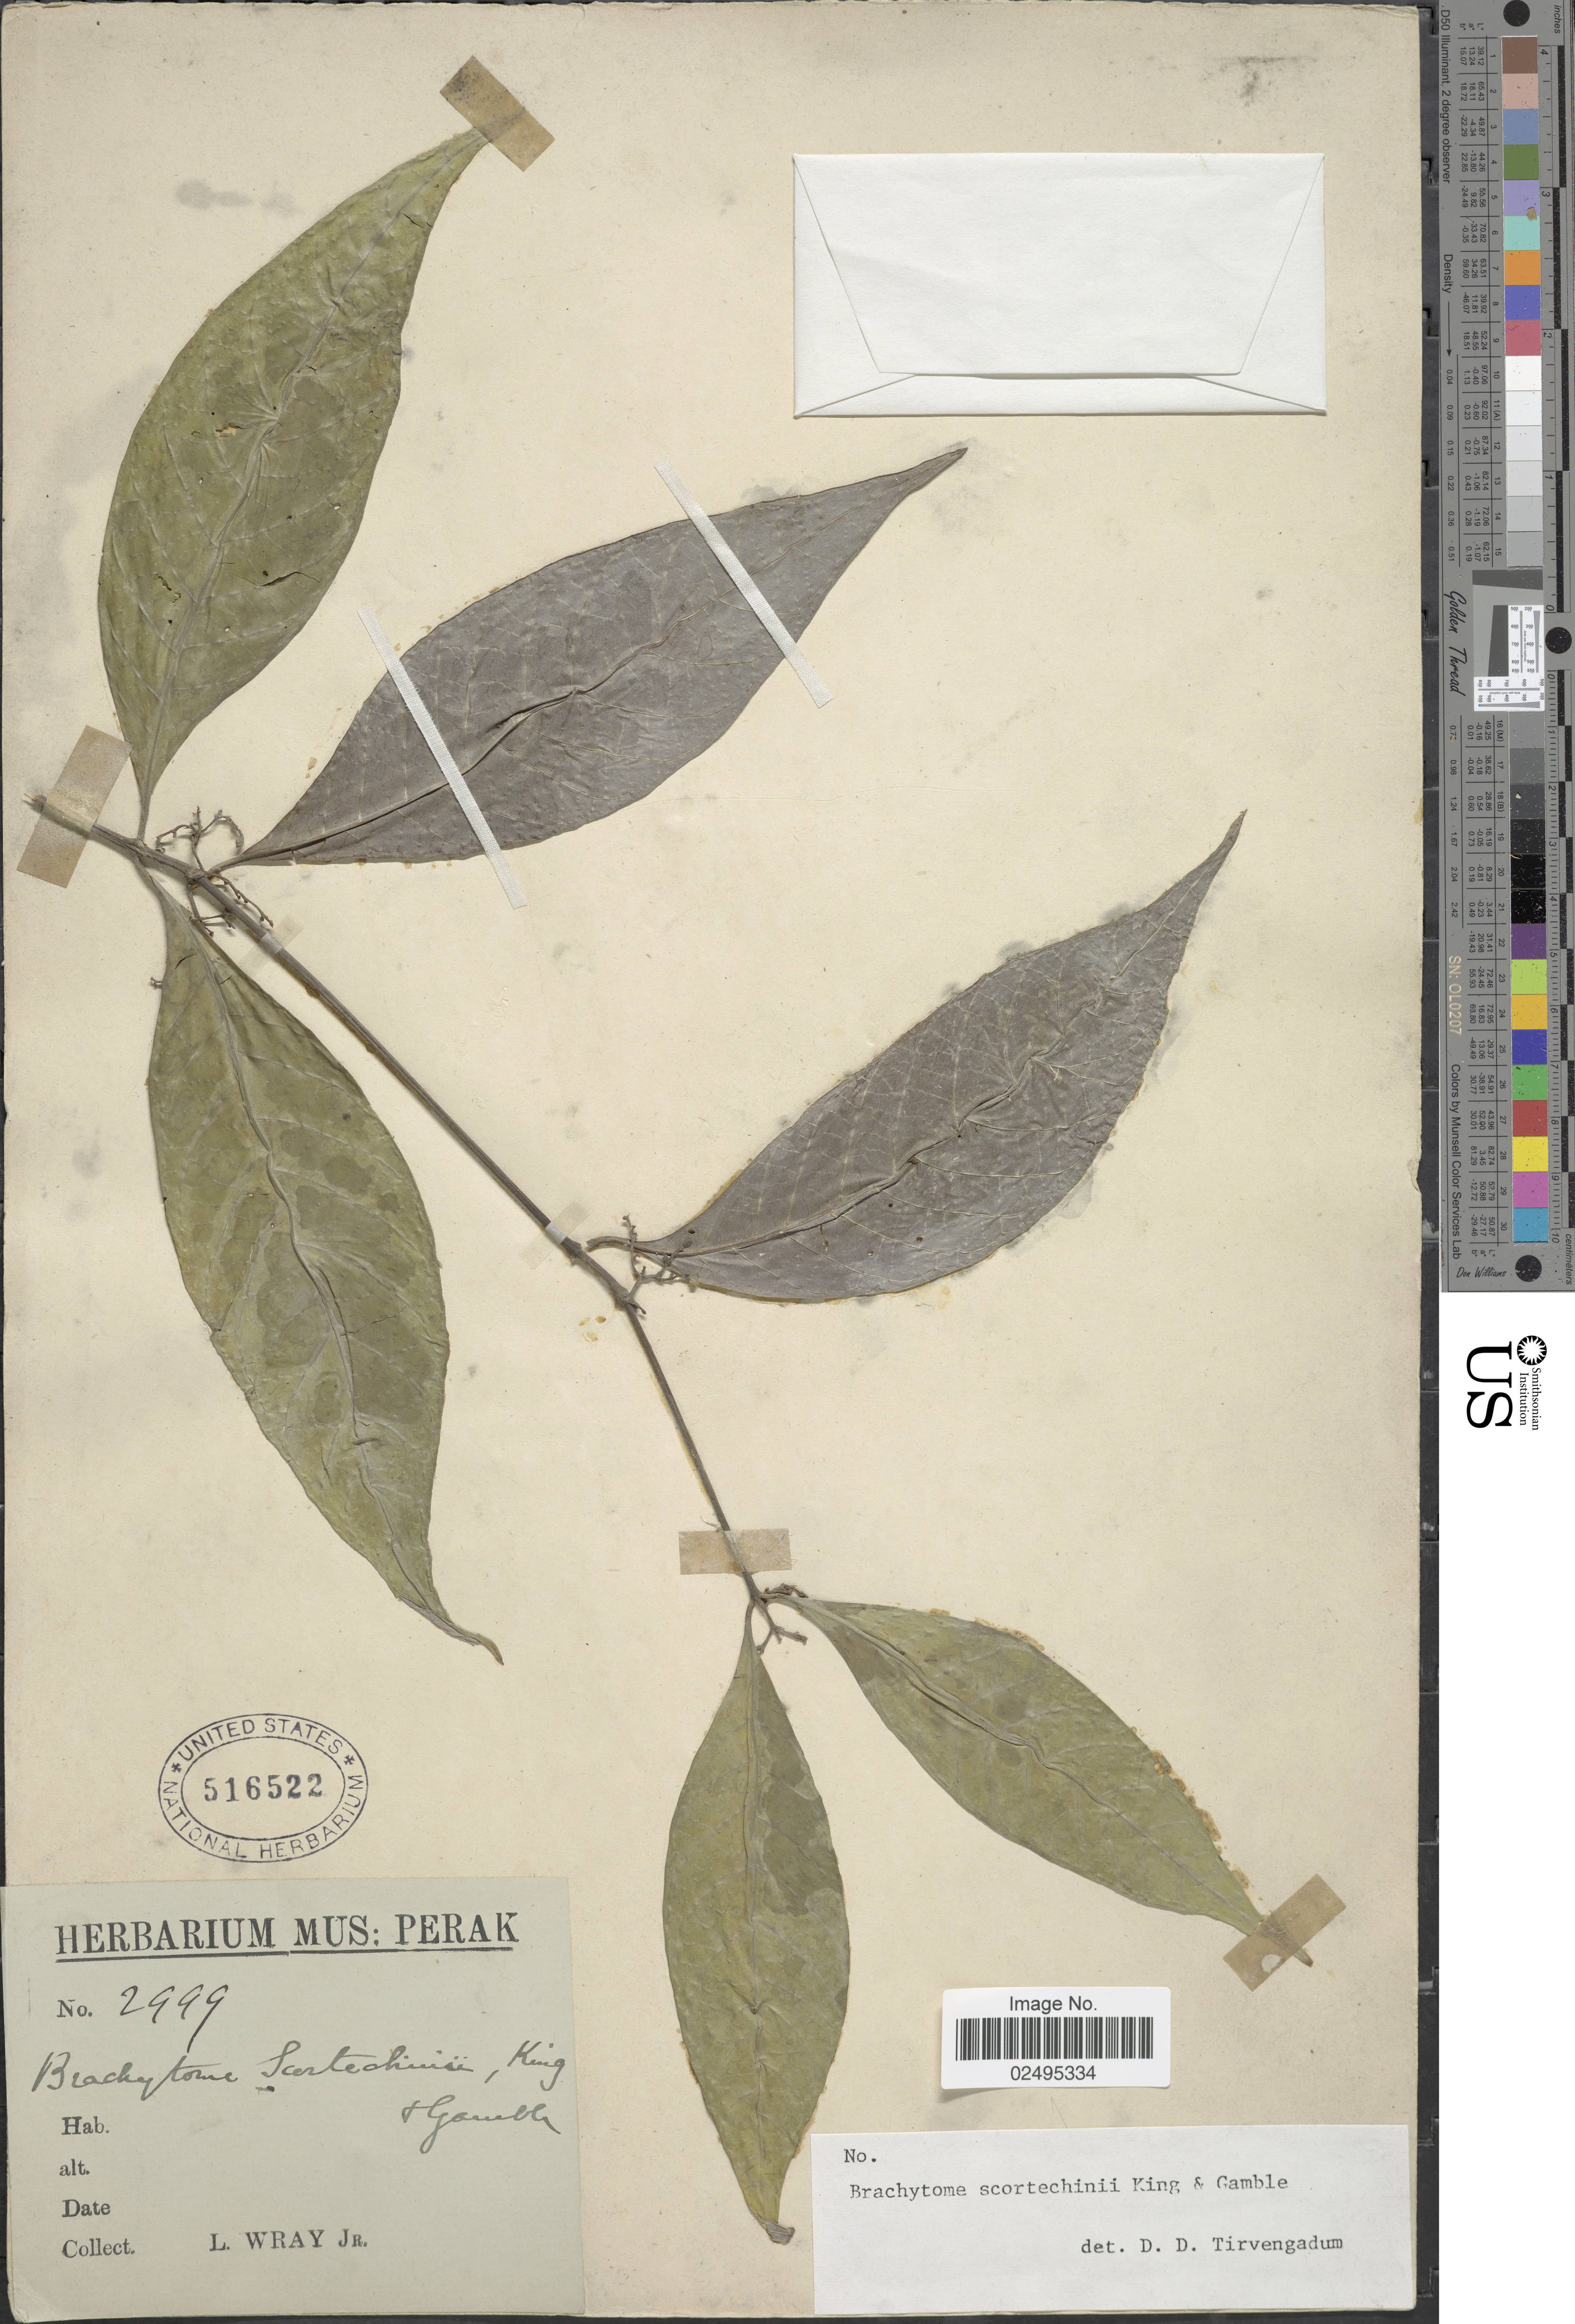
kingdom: Plantae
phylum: Tracheophyta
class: Magnoliopsida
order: Gentianales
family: Rubiaceae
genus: Brachytome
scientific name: Brachytome scortechinii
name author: King & Gamble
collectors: L. Wray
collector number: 2999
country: Malaysia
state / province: Perak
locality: Perak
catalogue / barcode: US 516522